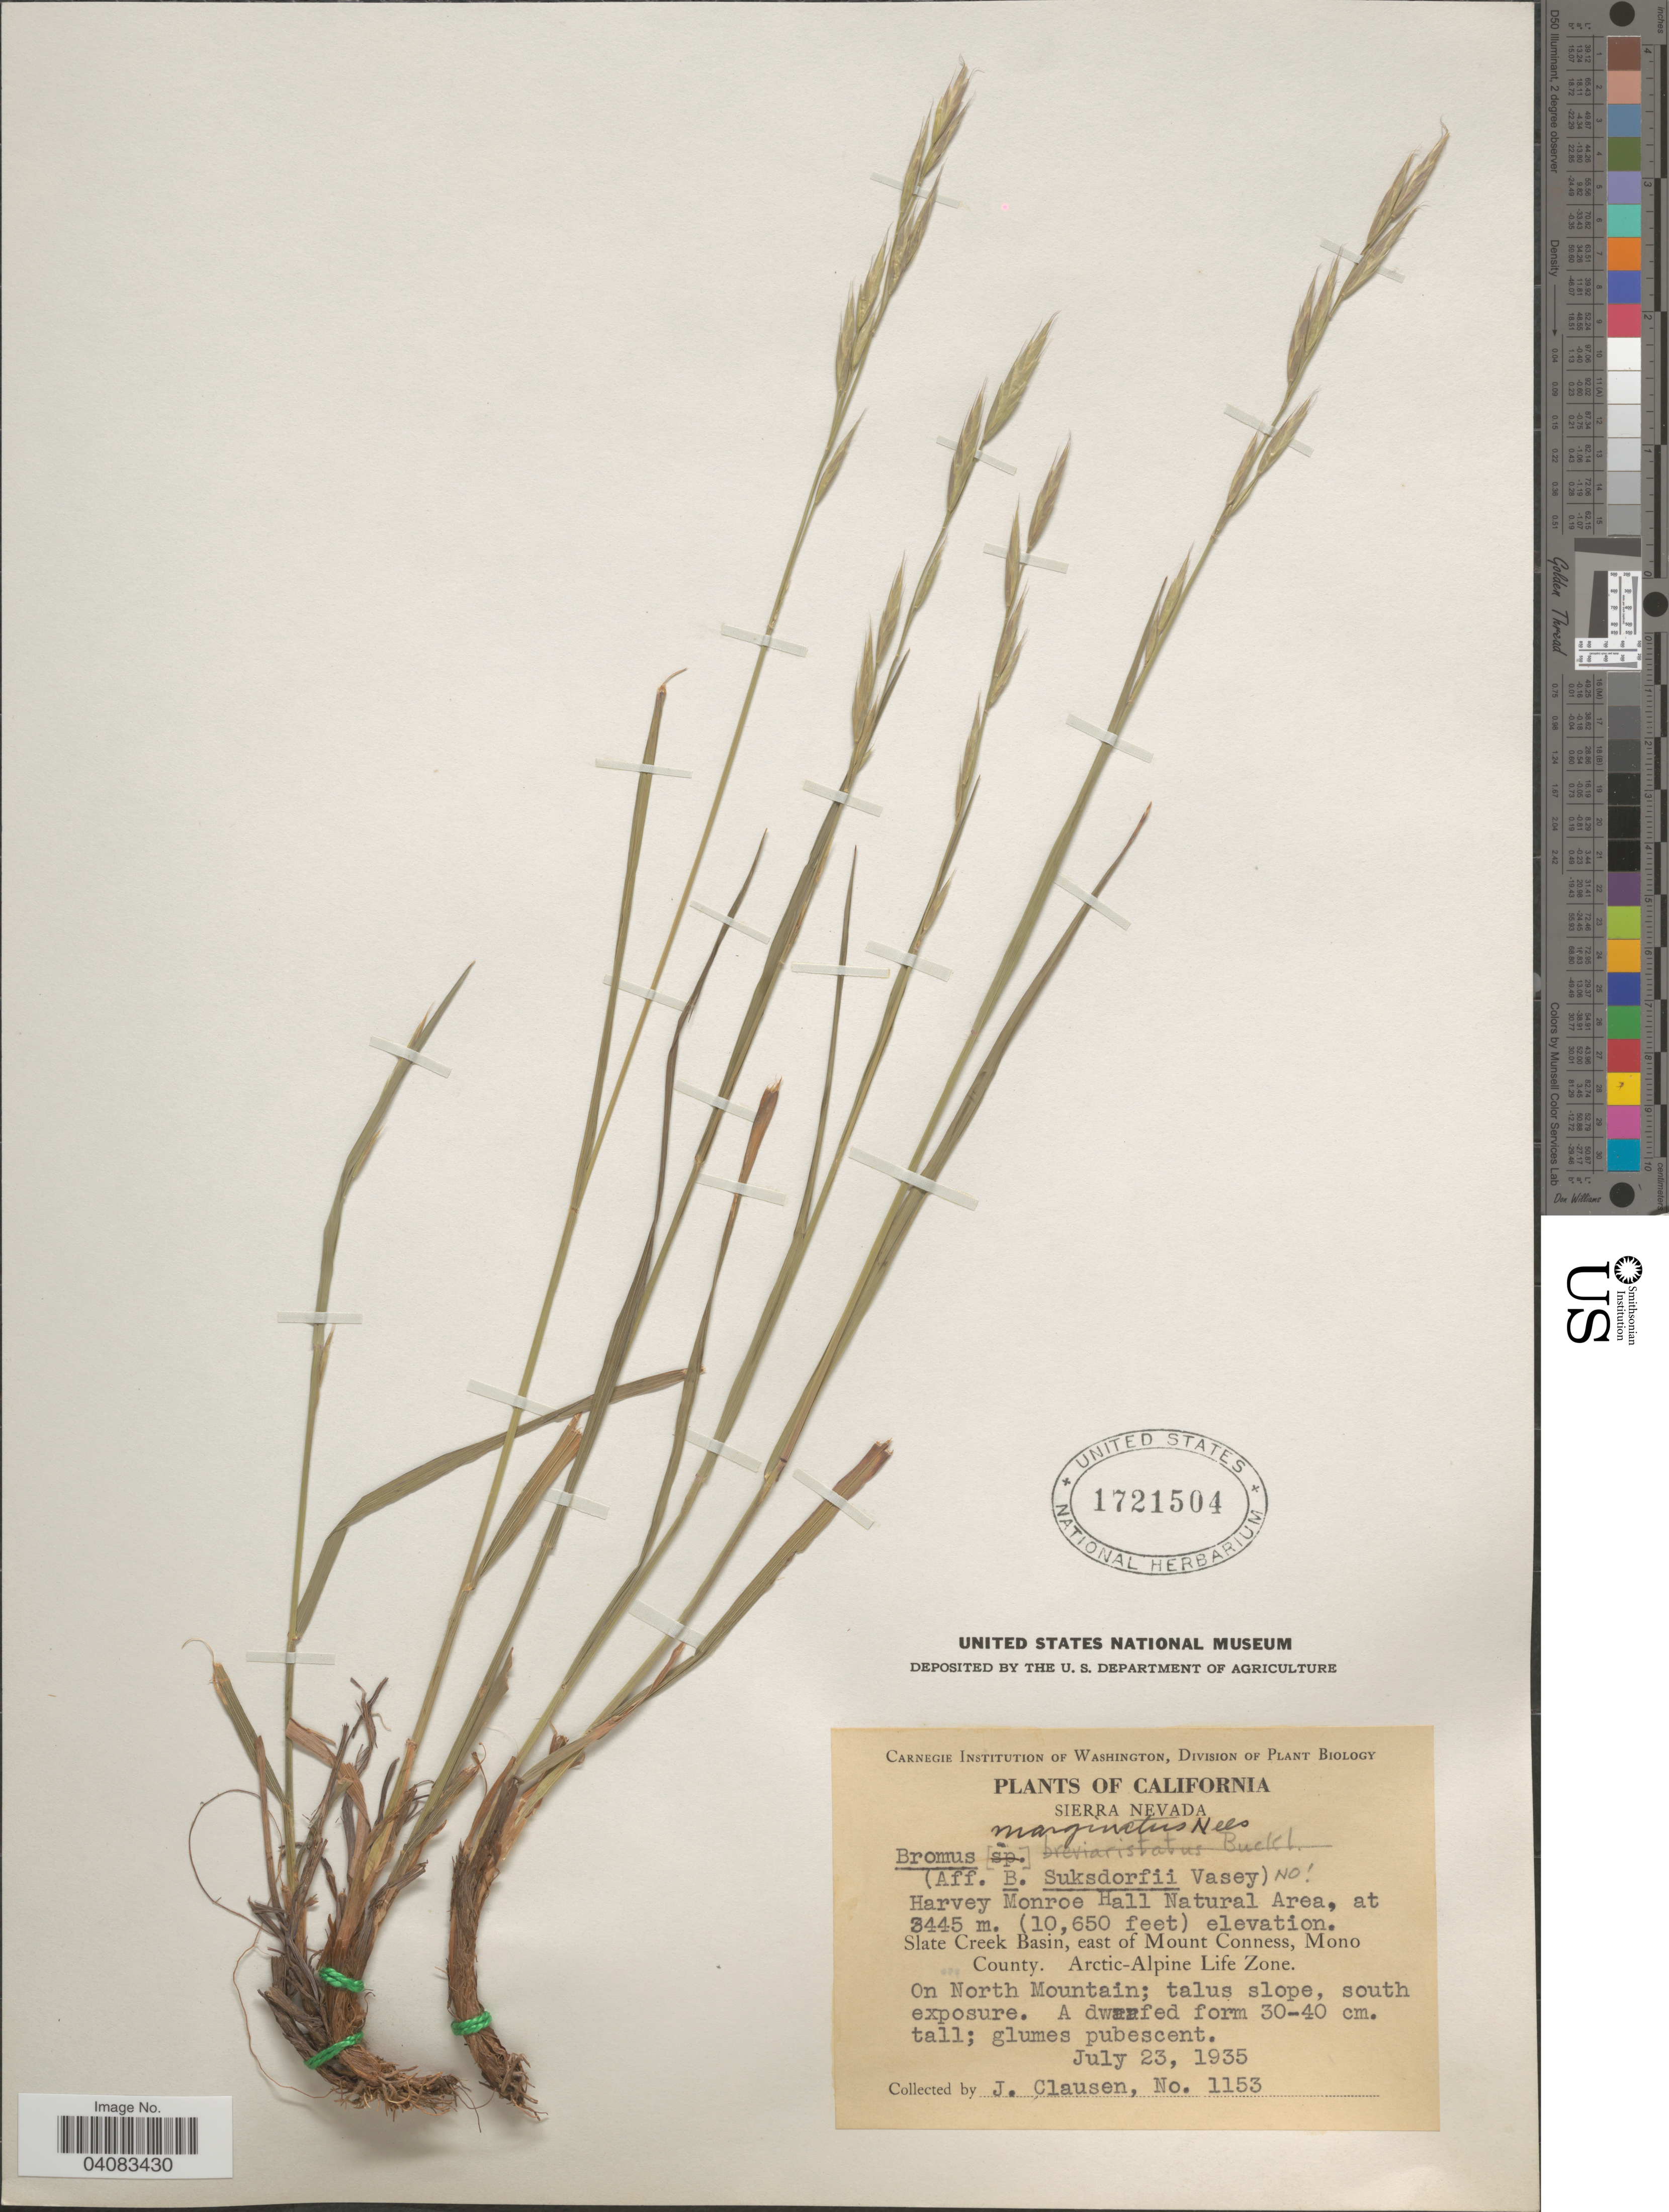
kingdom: Plantae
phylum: Tracheophyta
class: Liliopsida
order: Poales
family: Poaceae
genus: Bromus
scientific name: Bromus marginatus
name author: Nees ex Steud.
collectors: J. Clausen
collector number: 1153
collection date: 1935-07-23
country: United States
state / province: California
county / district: Mono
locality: Sierra Nevada. Harvey Monroe Hall Natural Area. Slate Creek Basin, east of Mount Conness, Mono County. Arctic-Alpine Life Zone. On North Mountain; talus slope, south exposure.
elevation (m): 3445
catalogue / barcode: US 1721504